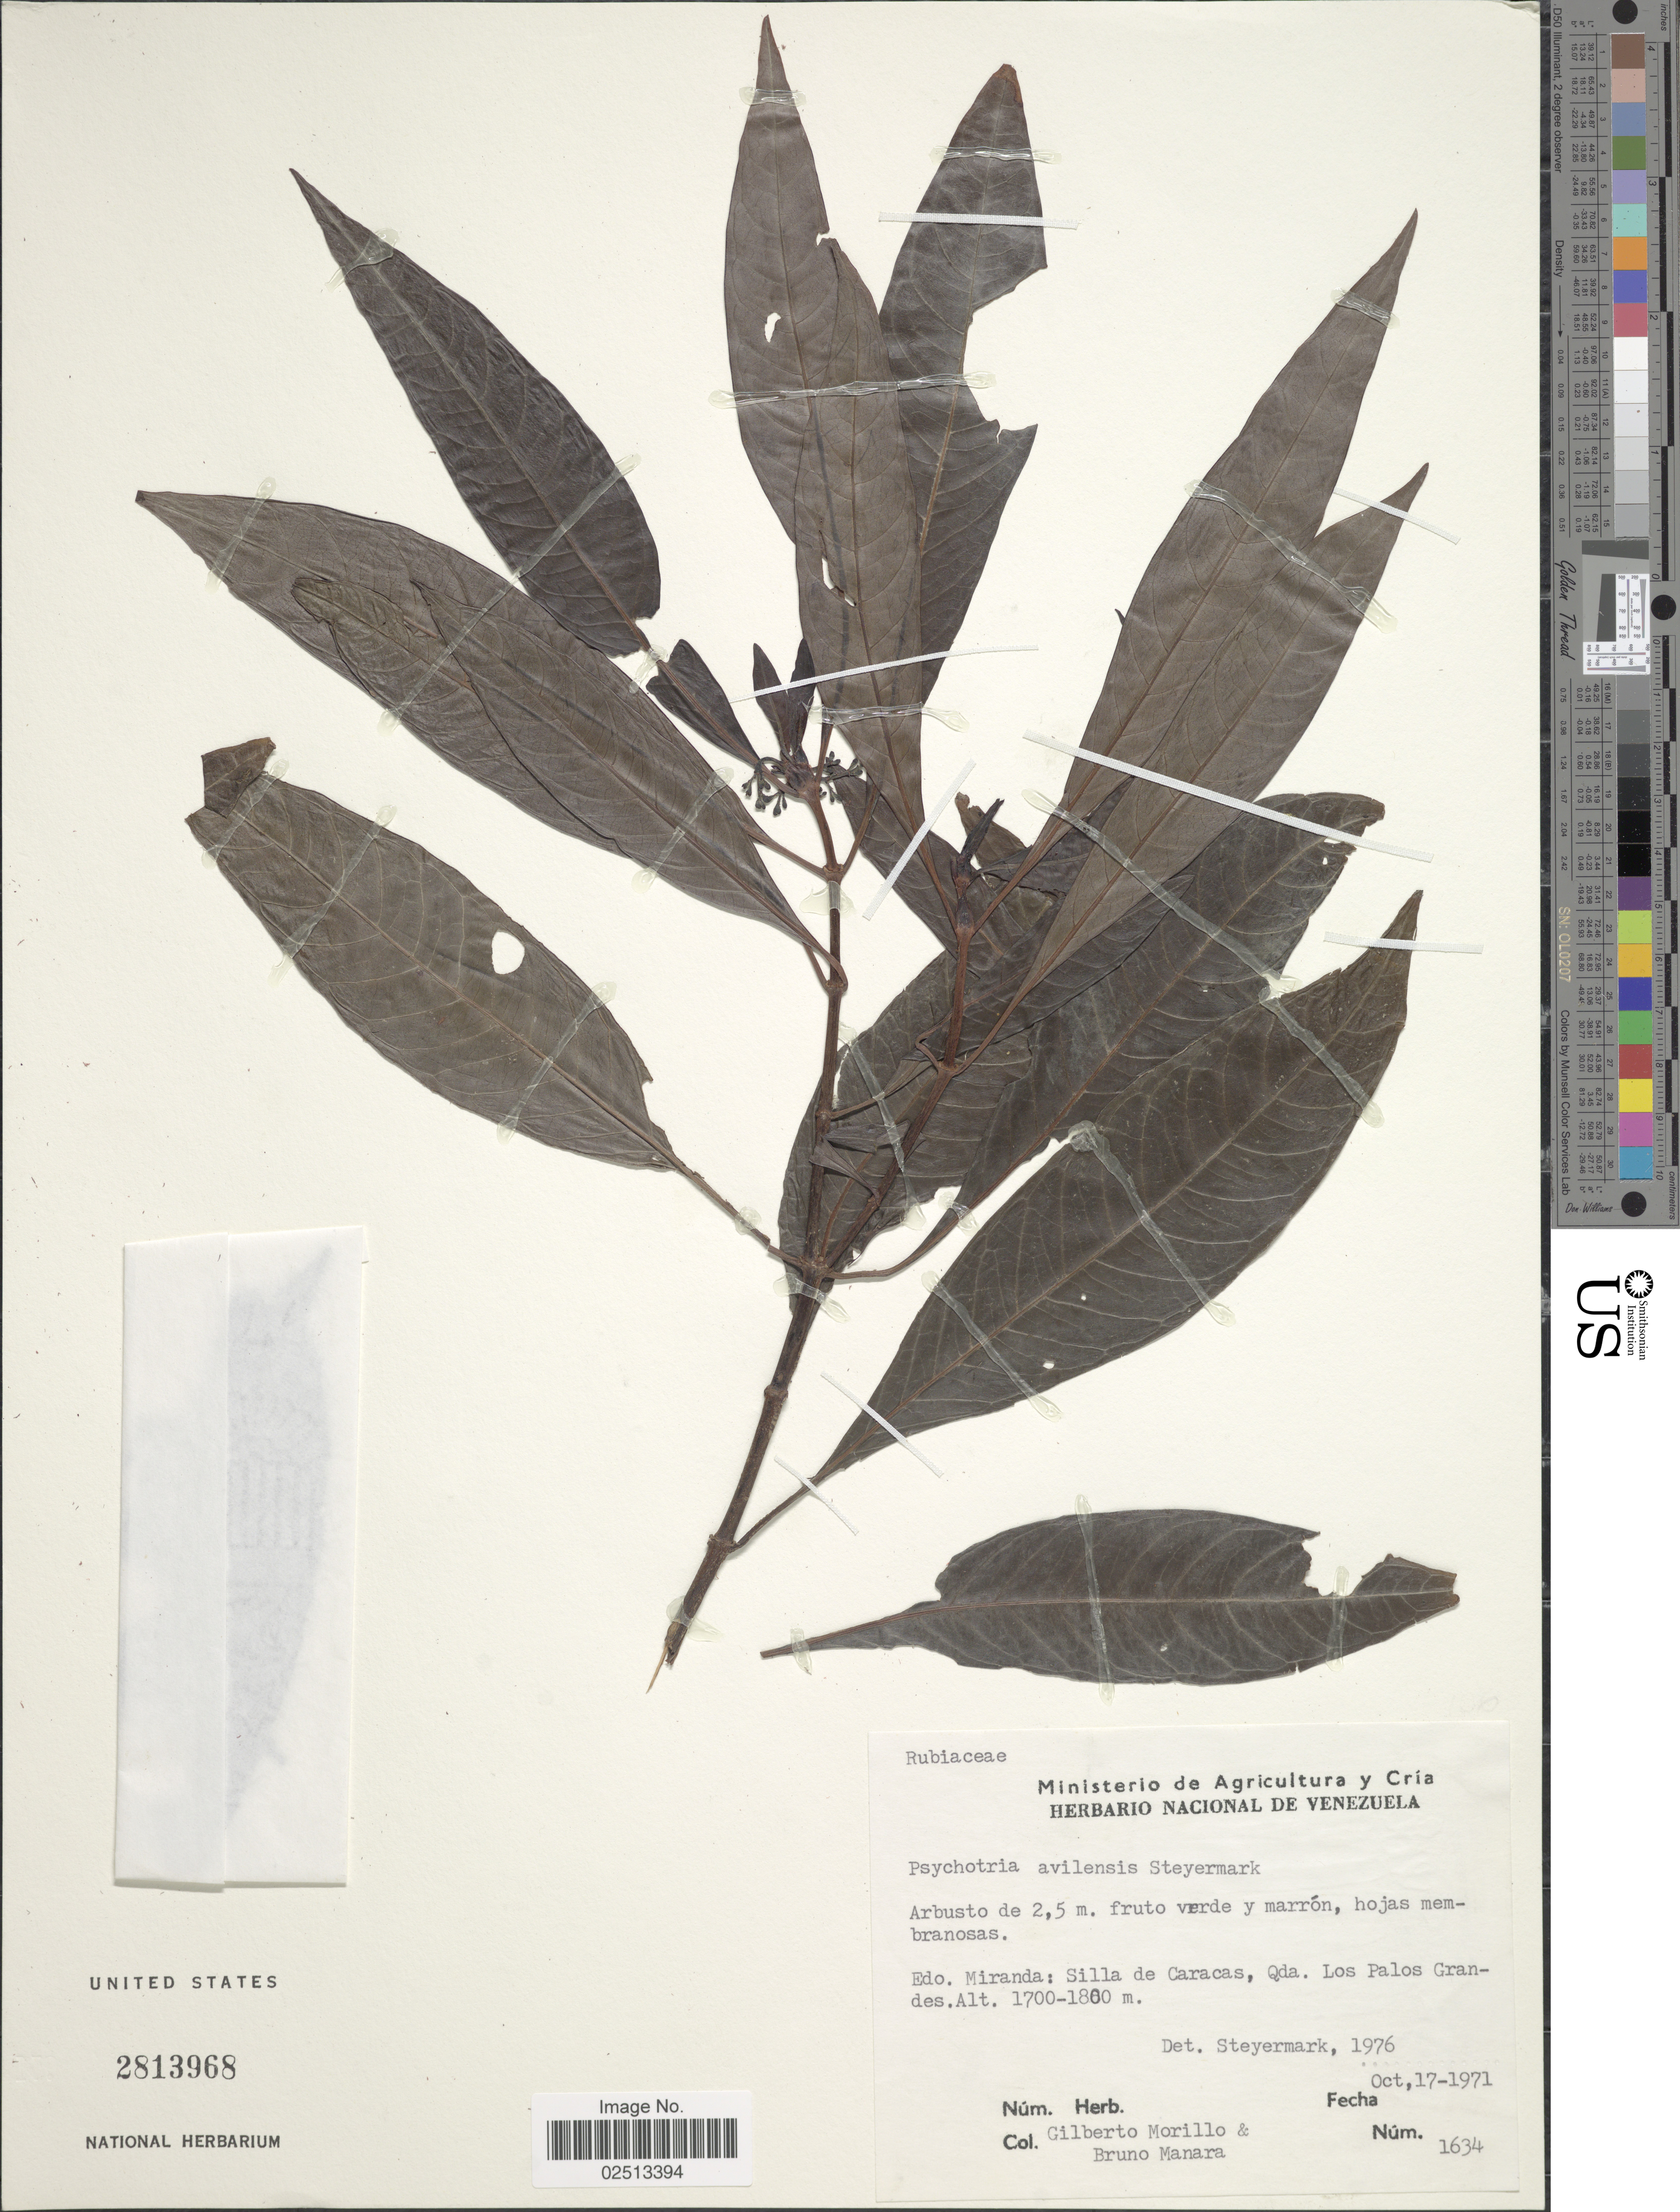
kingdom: Plantae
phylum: Tracheophyta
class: Magnoliopsida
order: Gentianales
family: Rubiaceae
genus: Psychotria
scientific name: Psychotria avilensis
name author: Steyerm.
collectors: G. N. Morillo & B. Manara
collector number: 1634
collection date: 1971-10-17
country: Venezuela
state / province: Miranda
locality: Silla de Caracas, Qda. Los Palos Grandes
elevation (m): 1700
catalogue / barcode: US 2813968